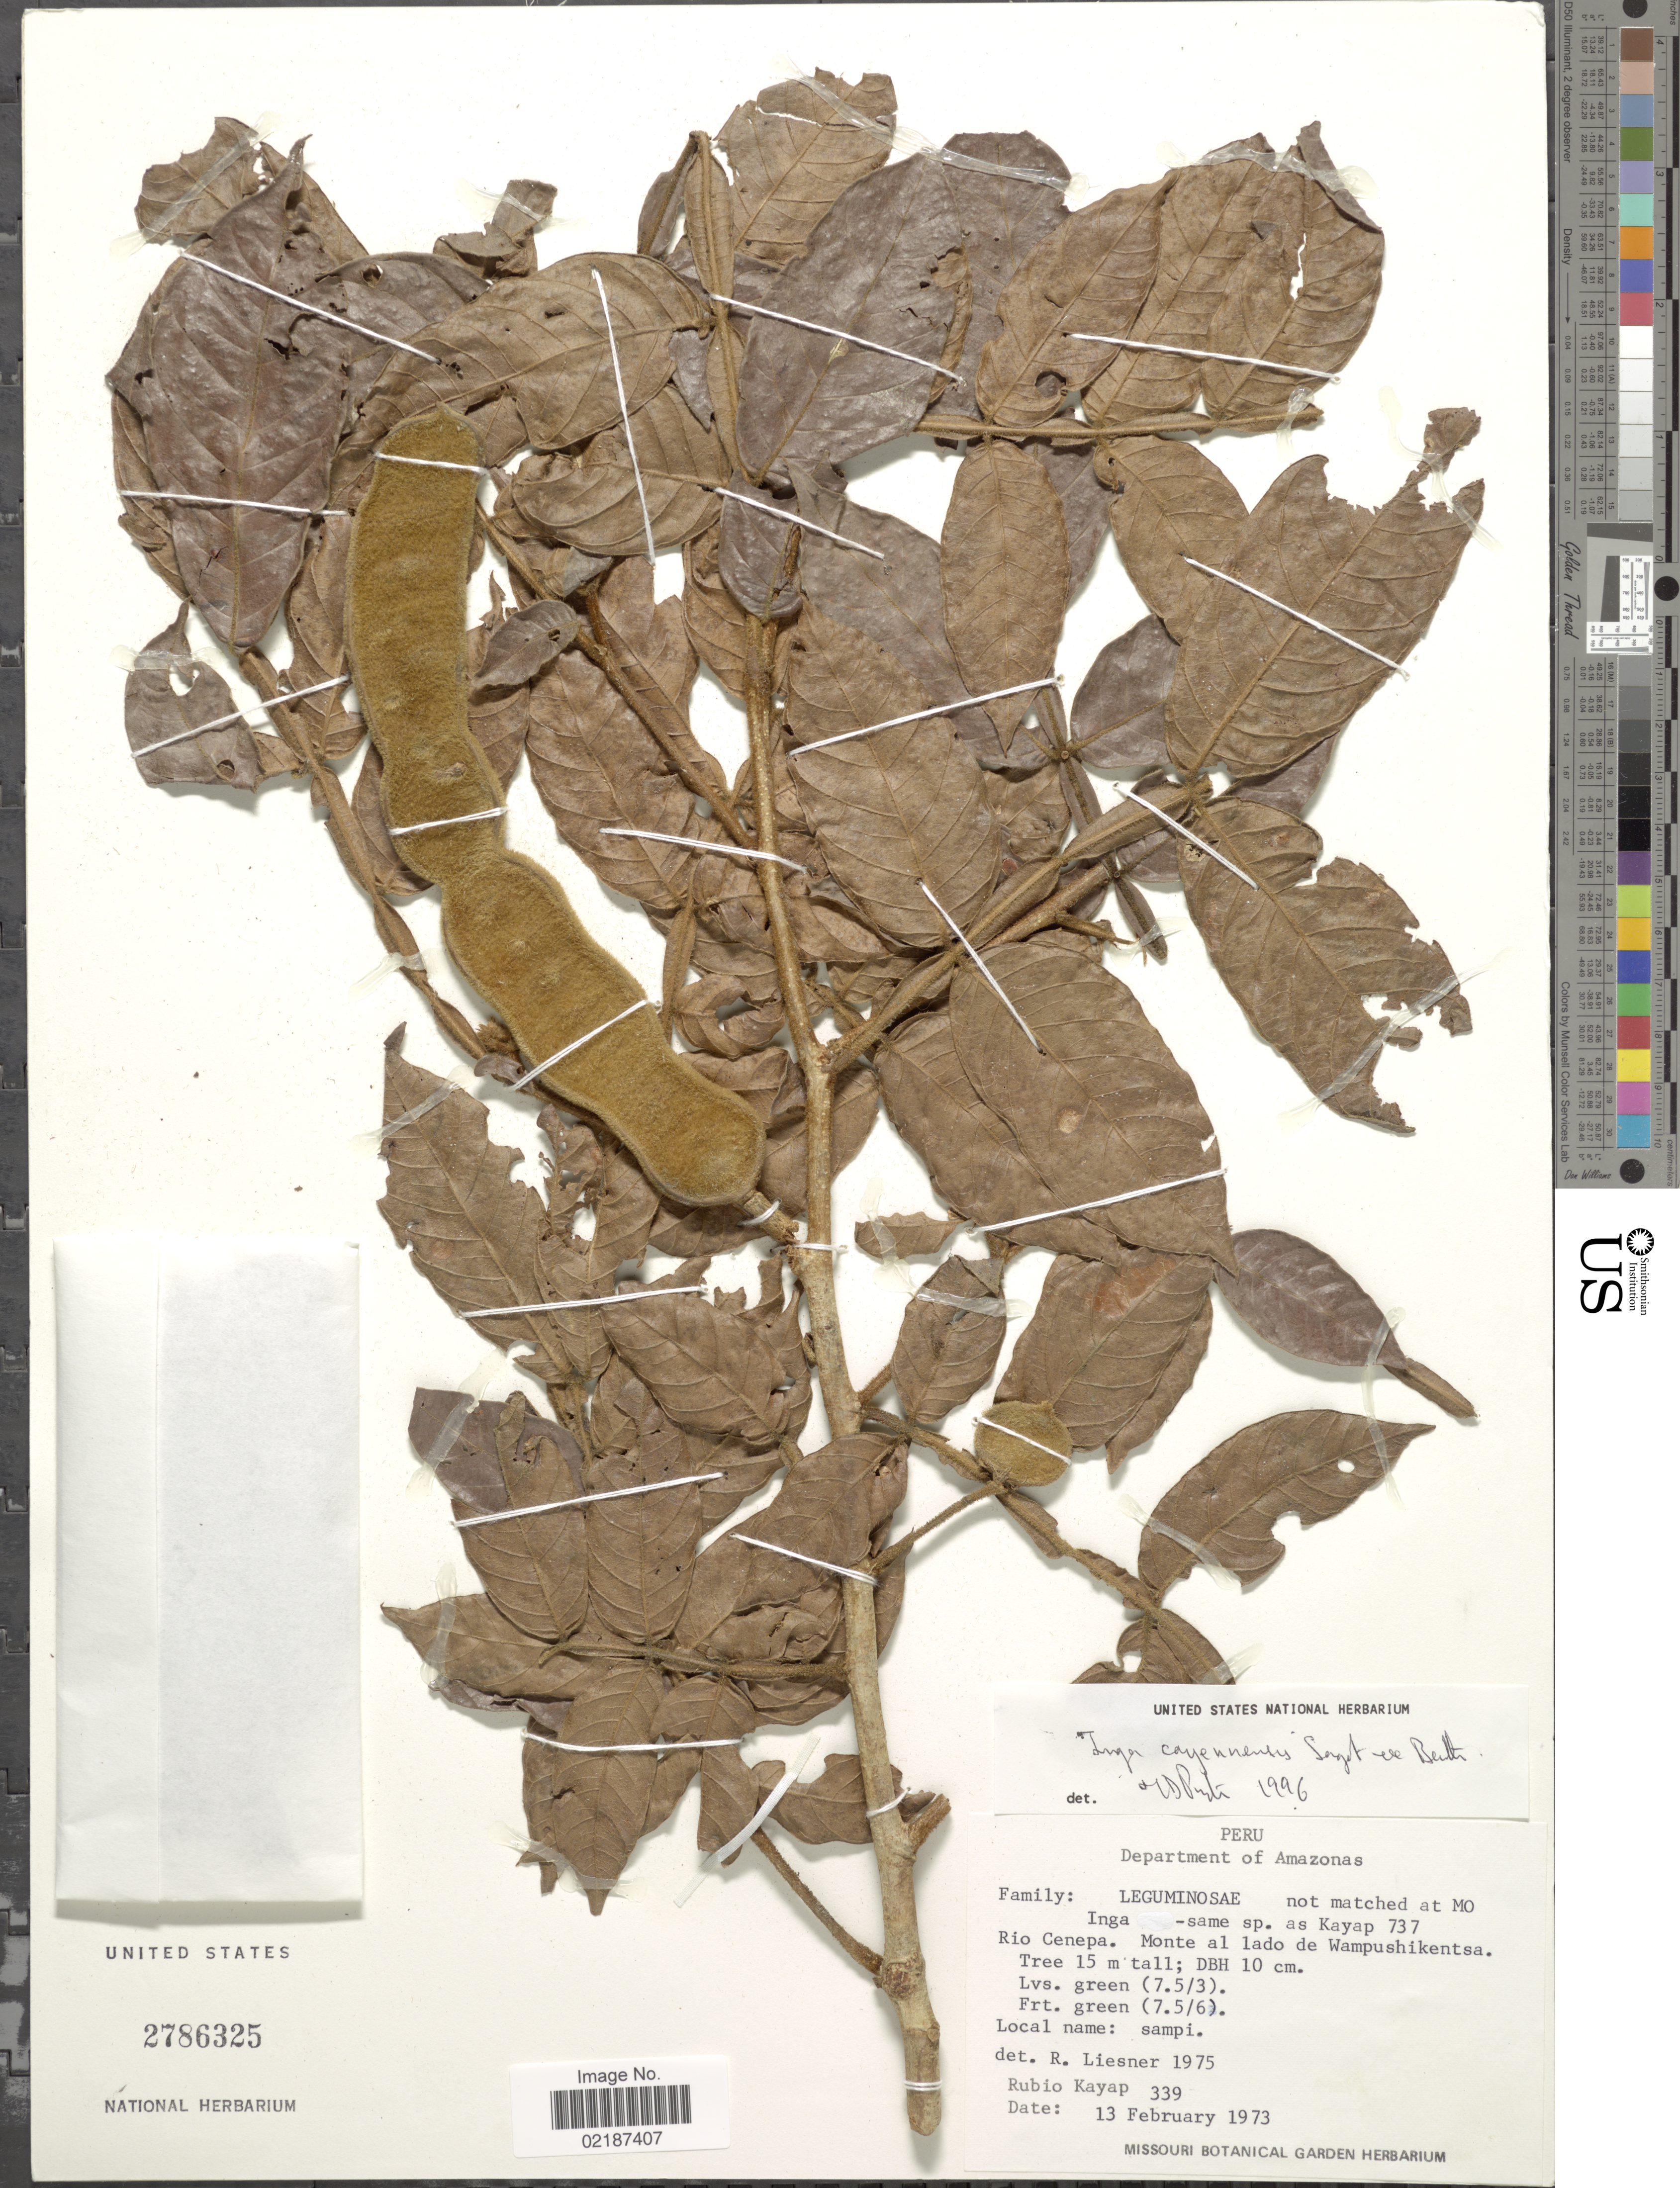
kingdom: Plantae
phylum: Tracheophyta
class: Magnoliopsida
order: Fabales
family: Fabaceae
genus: Inga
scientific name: Inga cayennensis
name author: Sagot ex Benth.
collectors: R. Kayap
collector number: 339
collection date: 1973-02-13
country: Peru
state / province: Amazonas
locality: Rio Cenepa, Monte al lado de Wapushikentsa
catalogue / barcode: US 2786325